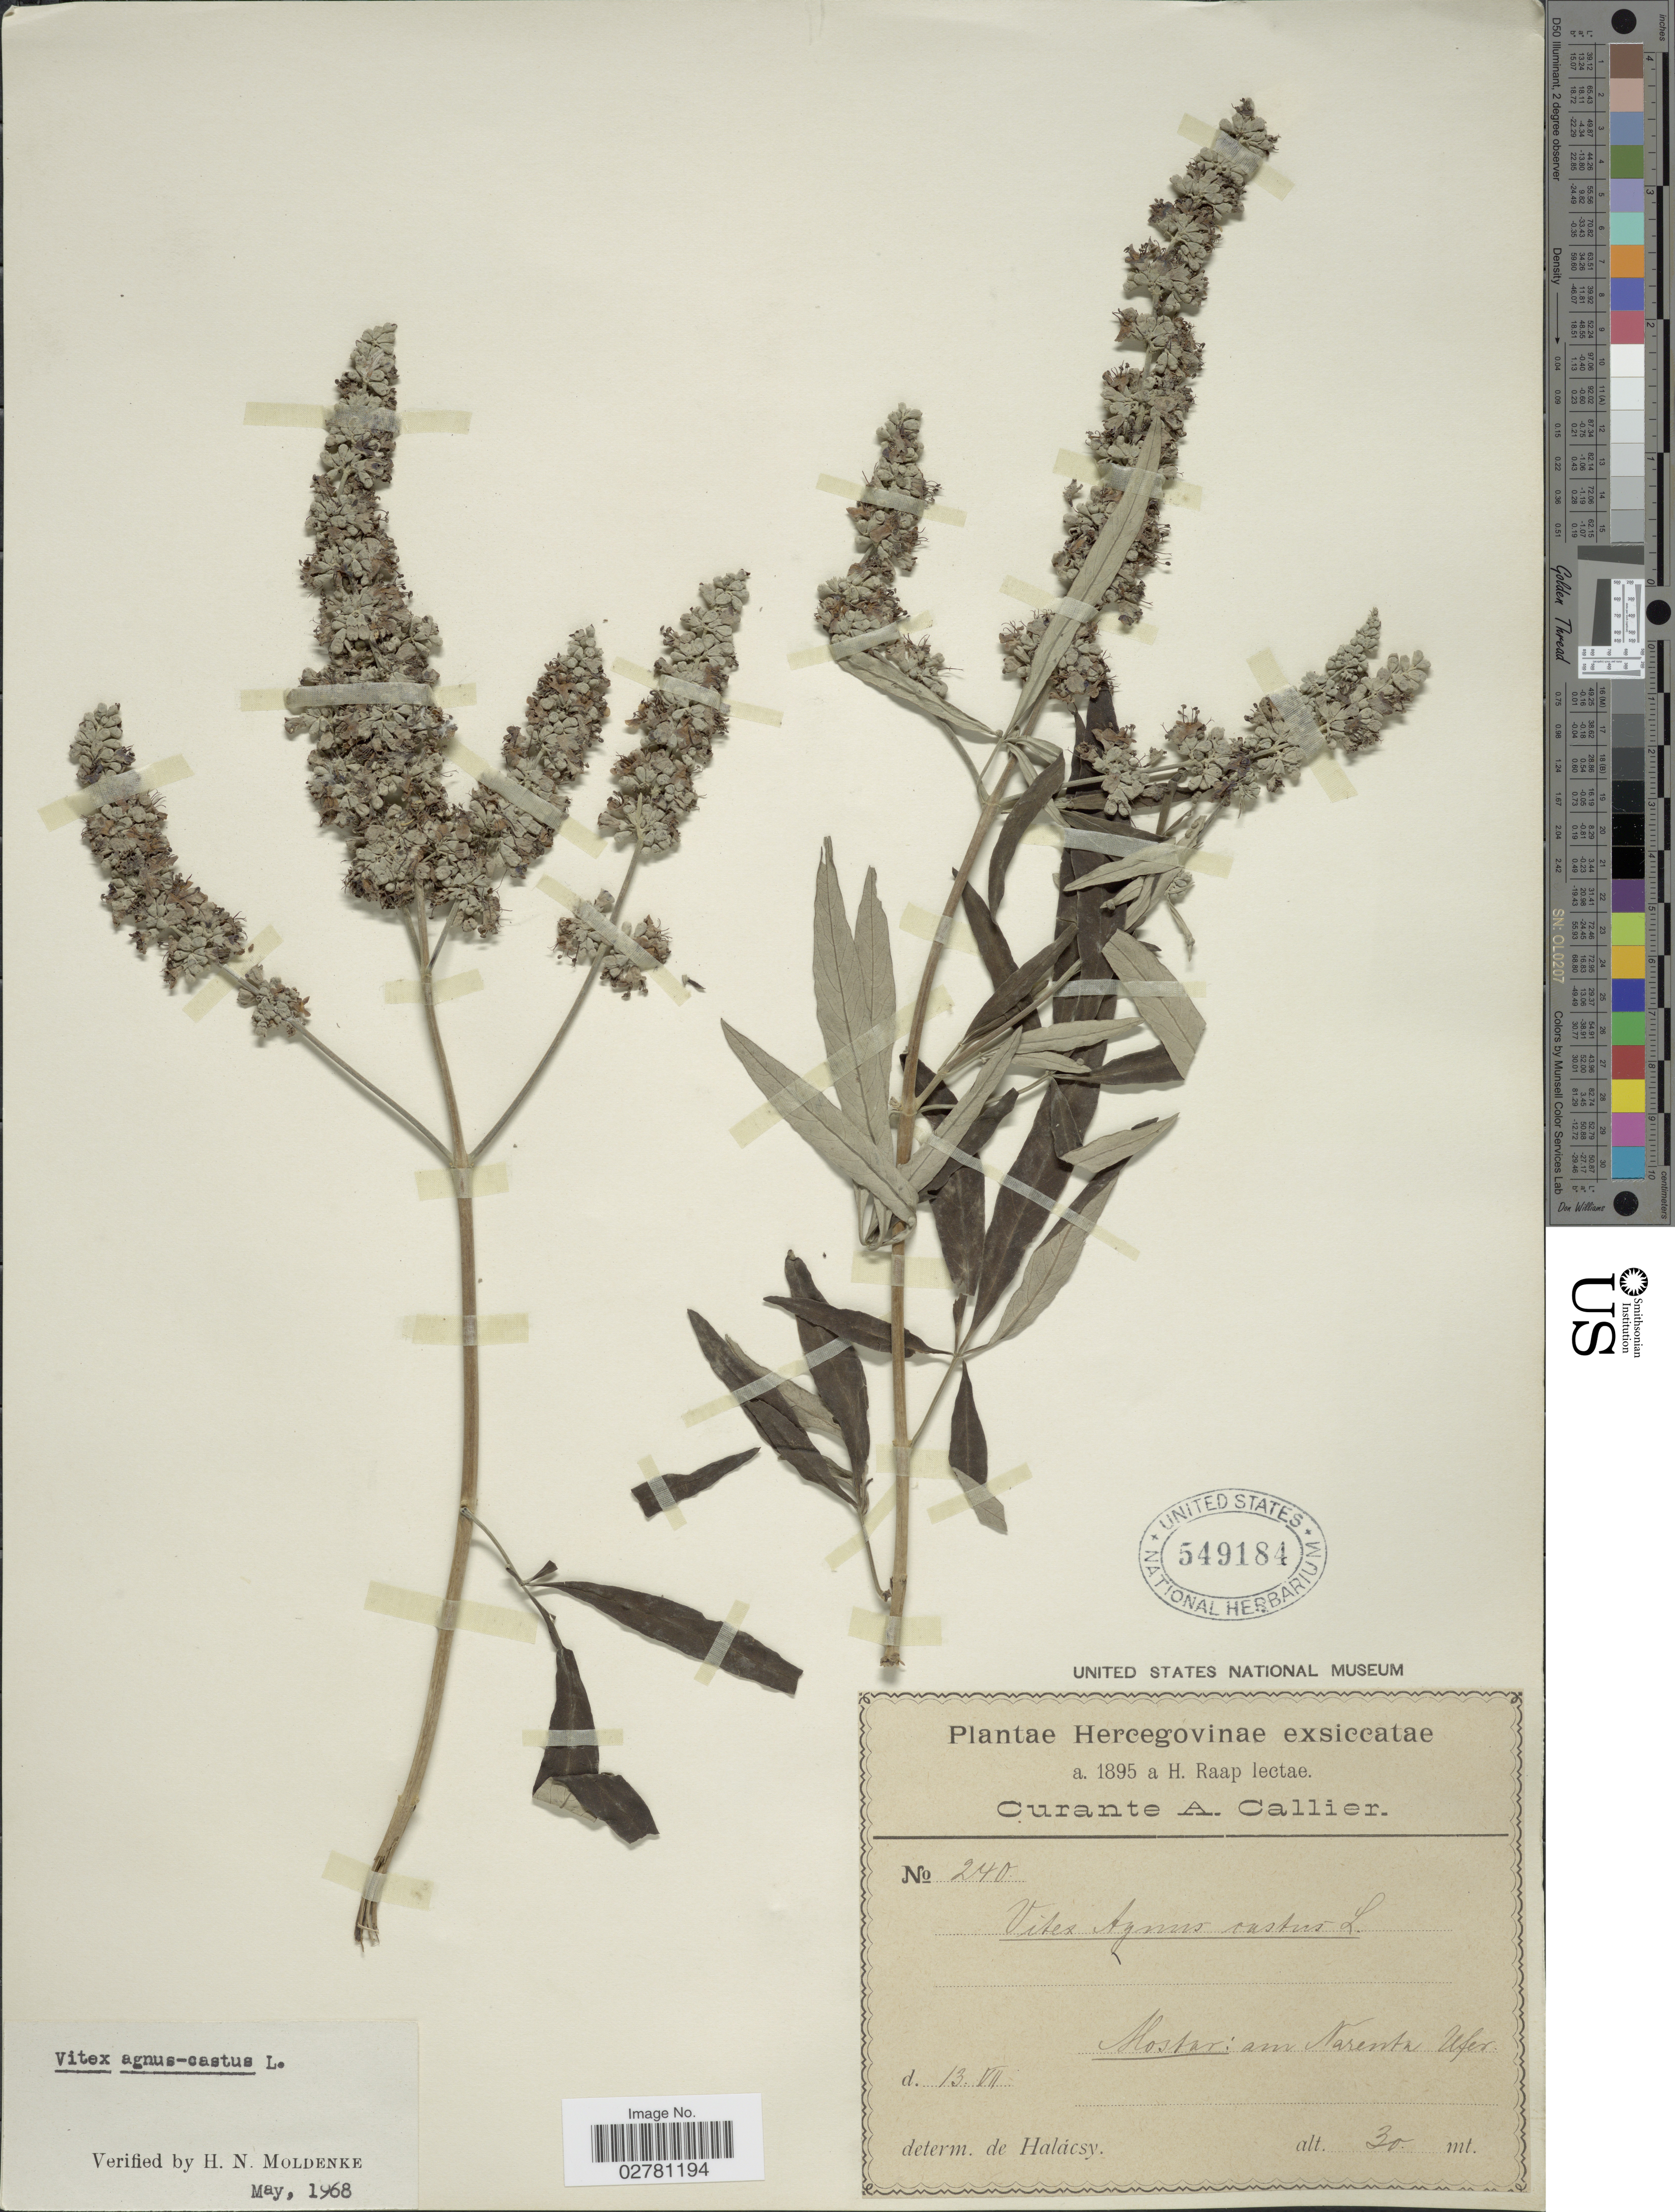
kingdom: Plantae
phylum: Tracheophyta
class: Magnoliopsida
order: Lamiales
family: Lamiaceae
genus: Vitex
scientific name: Vitex agnus-castus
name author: L.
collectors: H. Raap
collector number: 240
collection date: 1895-07-13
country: Bosnia and Herzegovina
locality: Hercegovinae. Mostar: am Narenta (Neretva) Ufer [interpreted].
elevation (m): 30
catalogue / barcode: US 549184